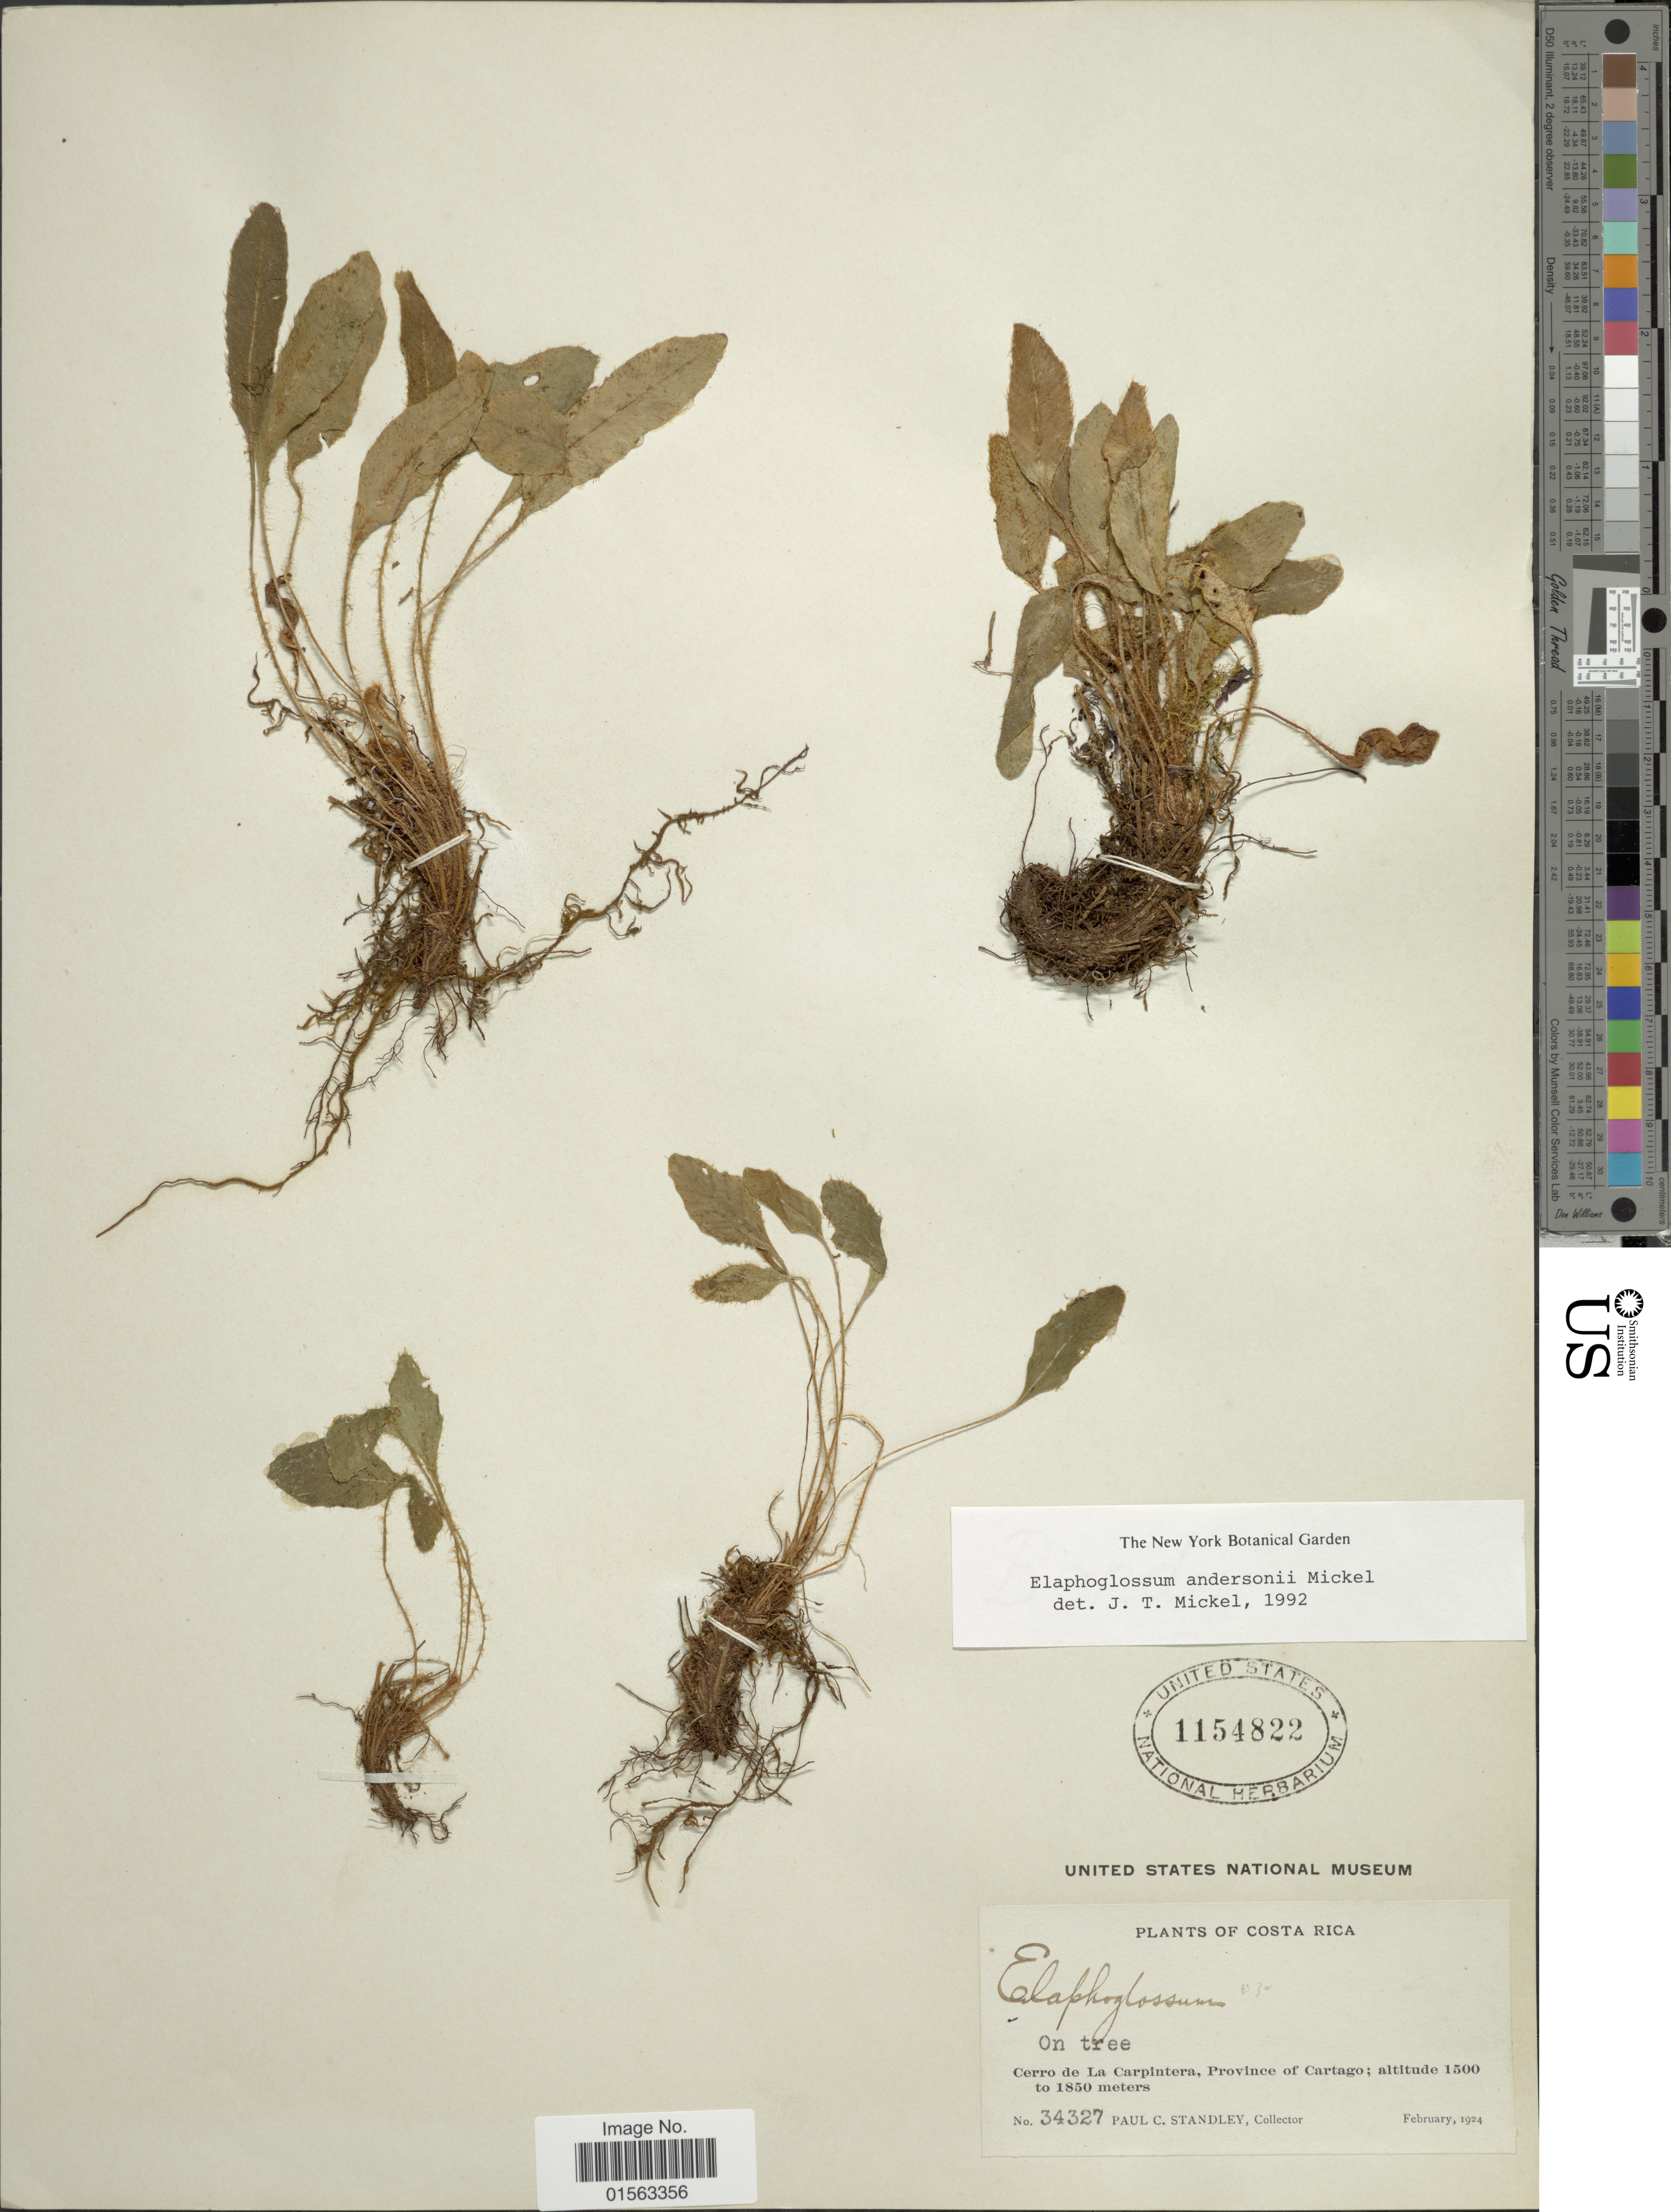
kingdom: Plantae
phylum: Tracheophyta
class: Polypodiopsida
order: Polypodiales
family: Dryopteridaceae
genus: Elaphoglossum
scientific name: Elaphoglossum andersonii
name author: Mickel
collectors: P. C. Standley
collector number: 34327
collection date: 1924-02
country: Costa Rica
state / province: Cartago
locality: Cerro de La Carpintera, Province of Cartago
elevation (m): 1500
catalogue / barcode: US 1154822